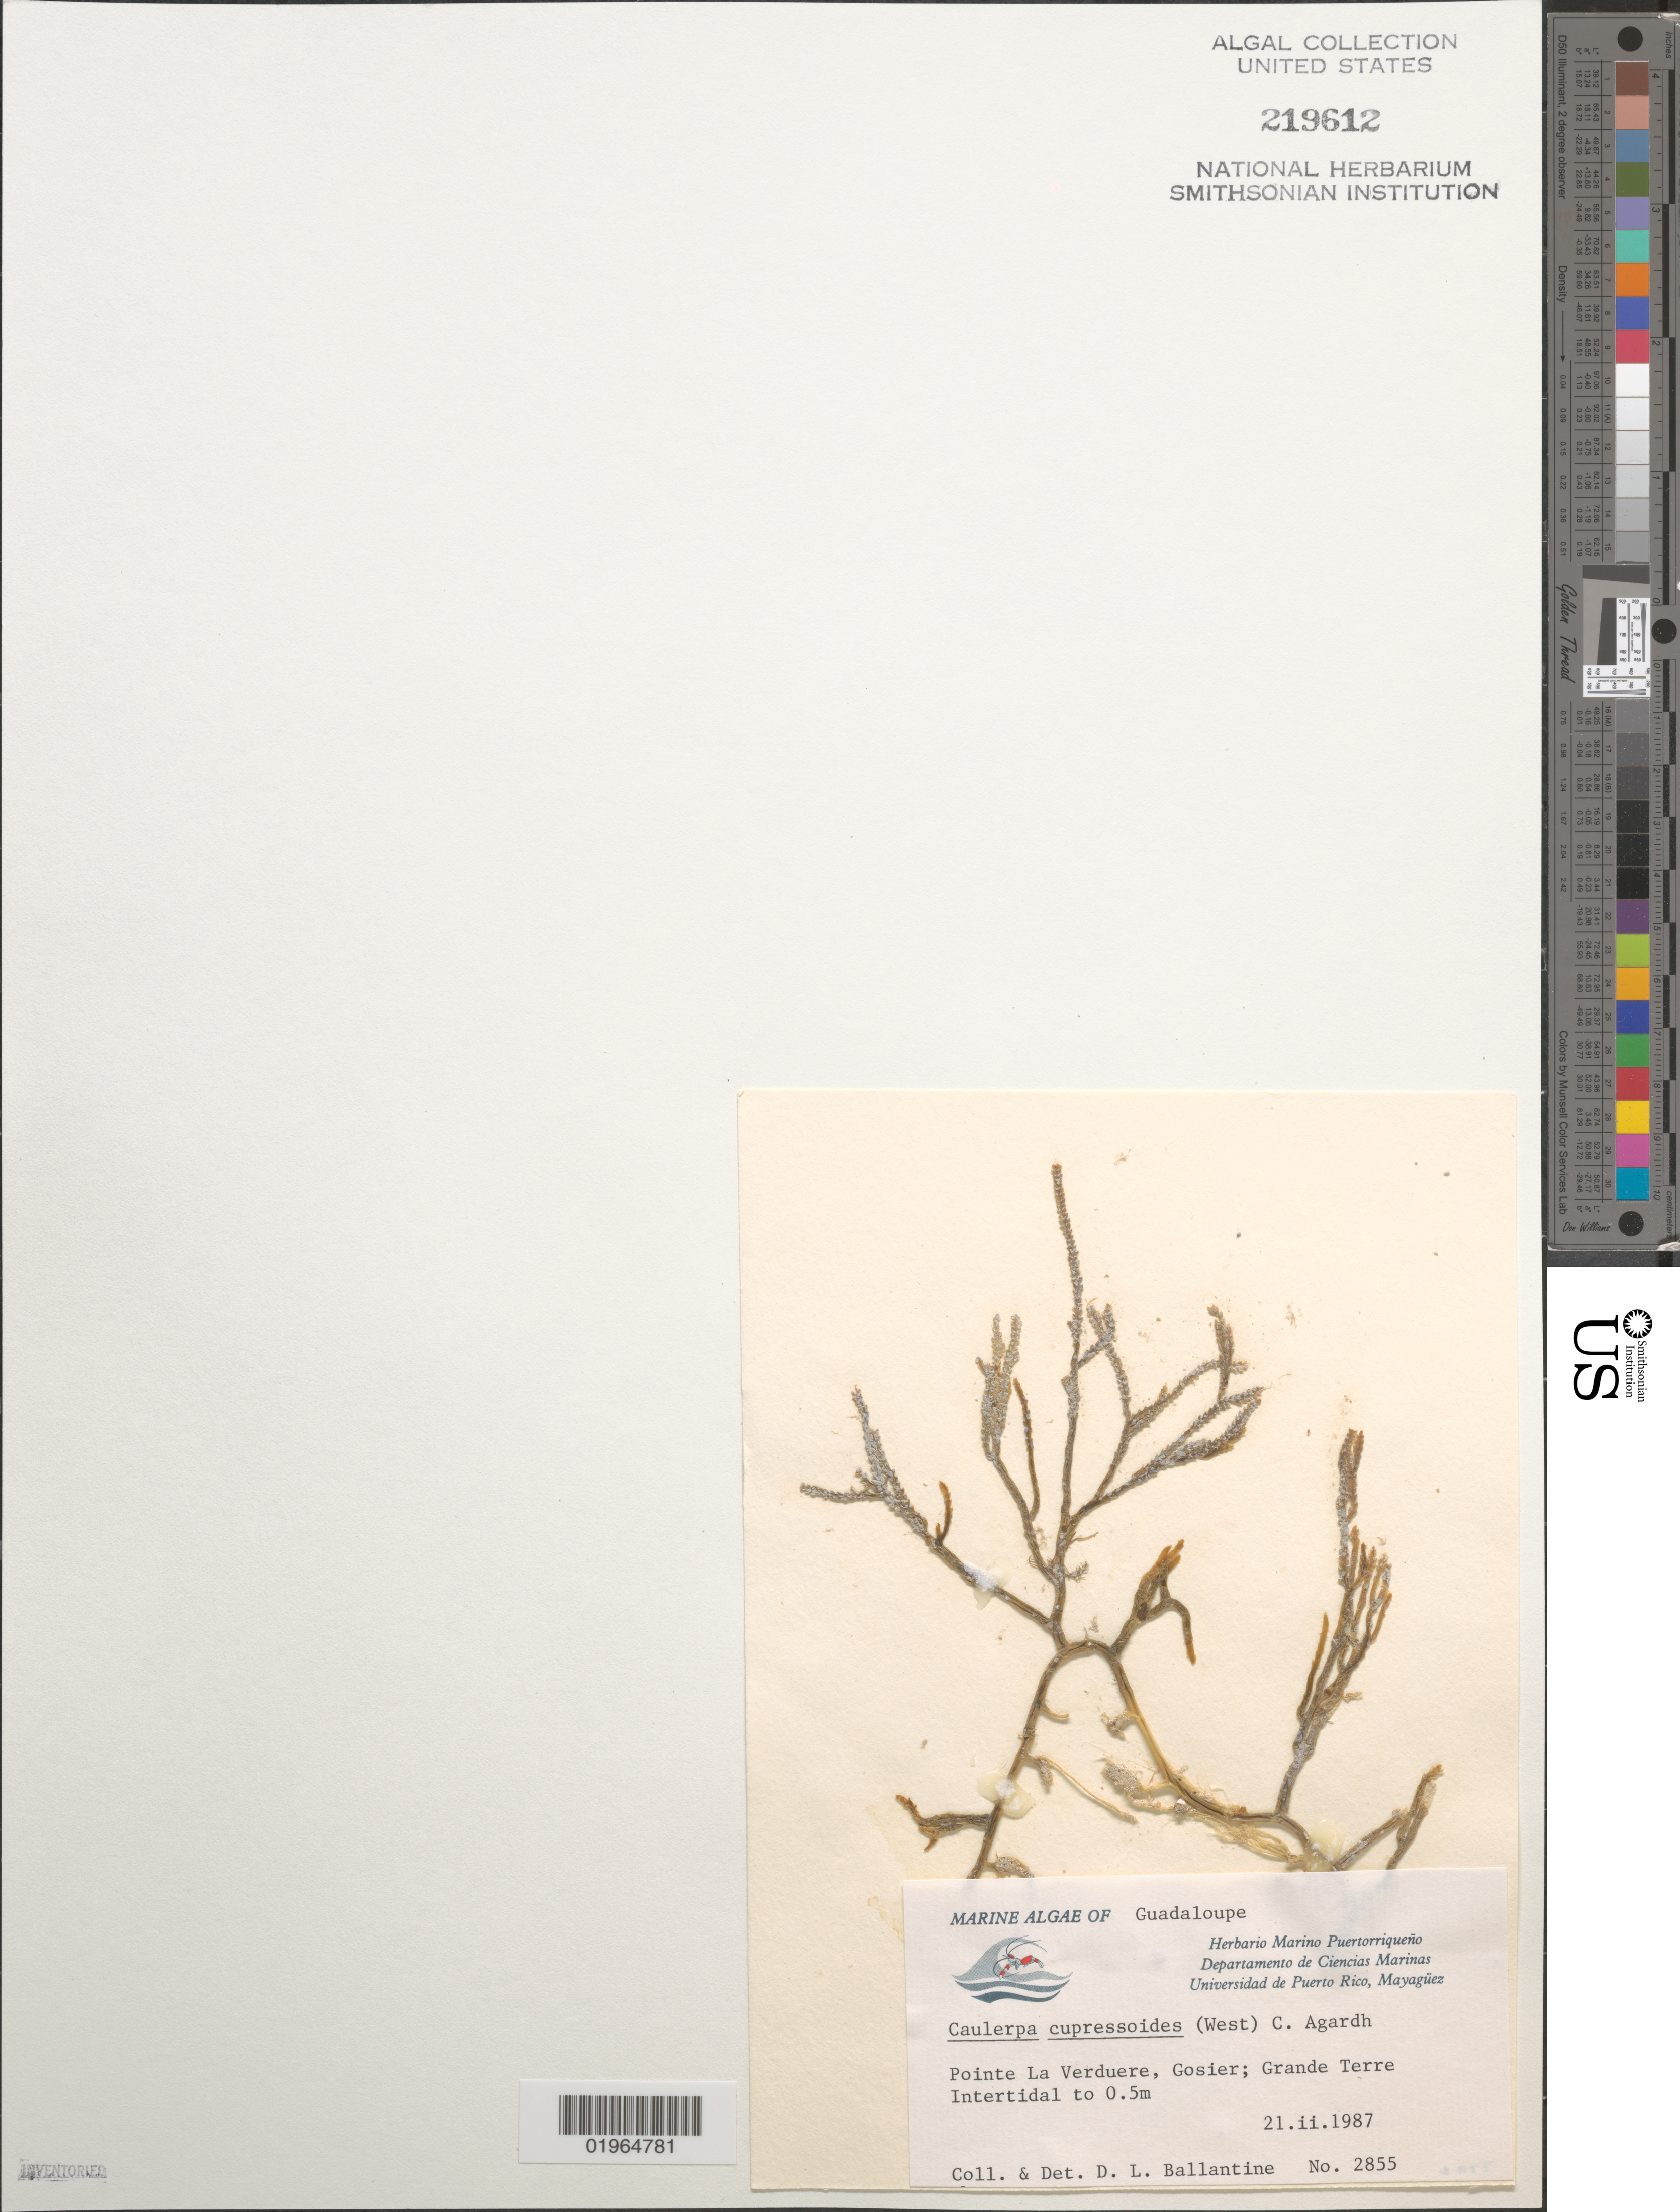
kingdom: Plantae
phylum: Chlorophyta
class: Ulvophyceae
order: Bryopsidales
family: Caulerpaceae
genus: Caulerpa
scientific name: Caulerpa cupressoides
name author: (Vahl) C. Agardh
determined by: Ballantine, D. L.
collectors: D.L. Ballantine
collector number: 2855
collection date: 1987-02-21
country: Guadeloupe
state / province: Grande Terre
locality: Point La Verdiere, Gosier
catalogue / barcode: US 219612